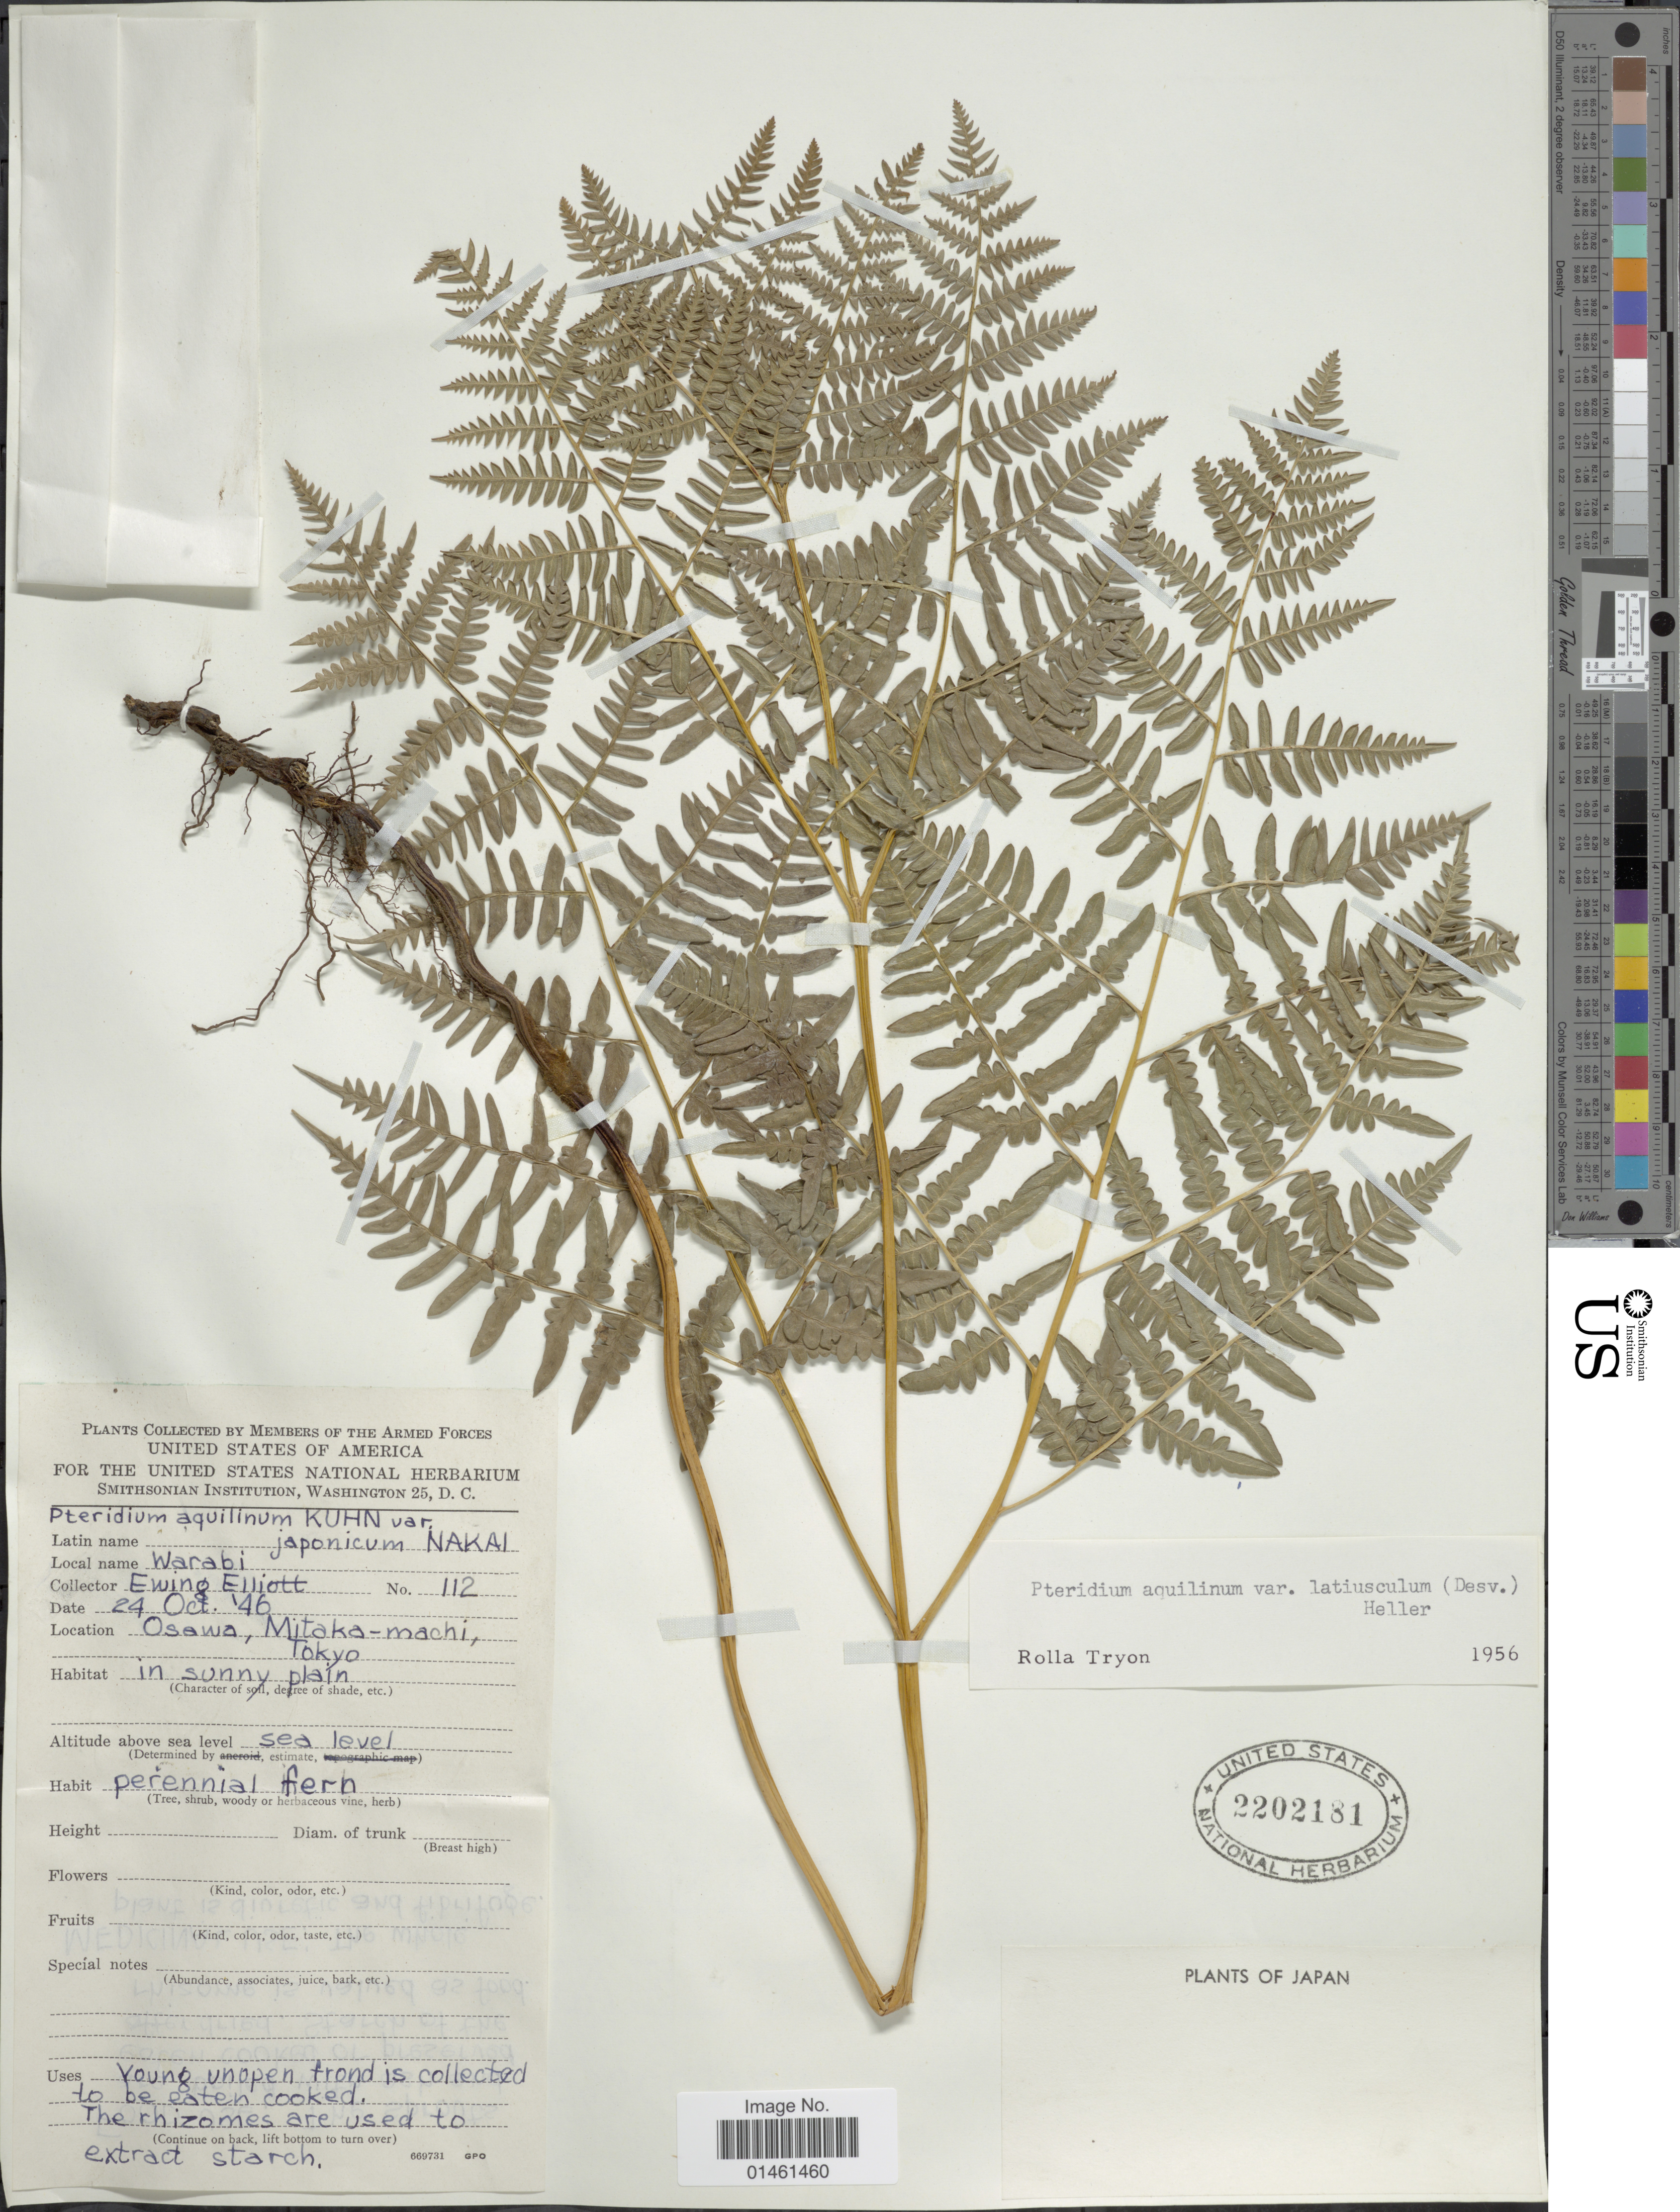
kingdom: Plantae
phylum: Tracheophyta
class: Polypodiopsida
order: Polypodiales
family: Dennstaedtiaceae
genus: Pteridium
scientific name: Pteridium aquilinum var. latiusculum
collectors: E. Elliot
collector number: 112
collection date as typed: Transcribed d/m/y: 24/10/46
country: Japan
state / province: Tokyo, Federal City of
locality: Osawa, Mitaka,-machi, Tokyo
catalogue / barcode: US 2202181